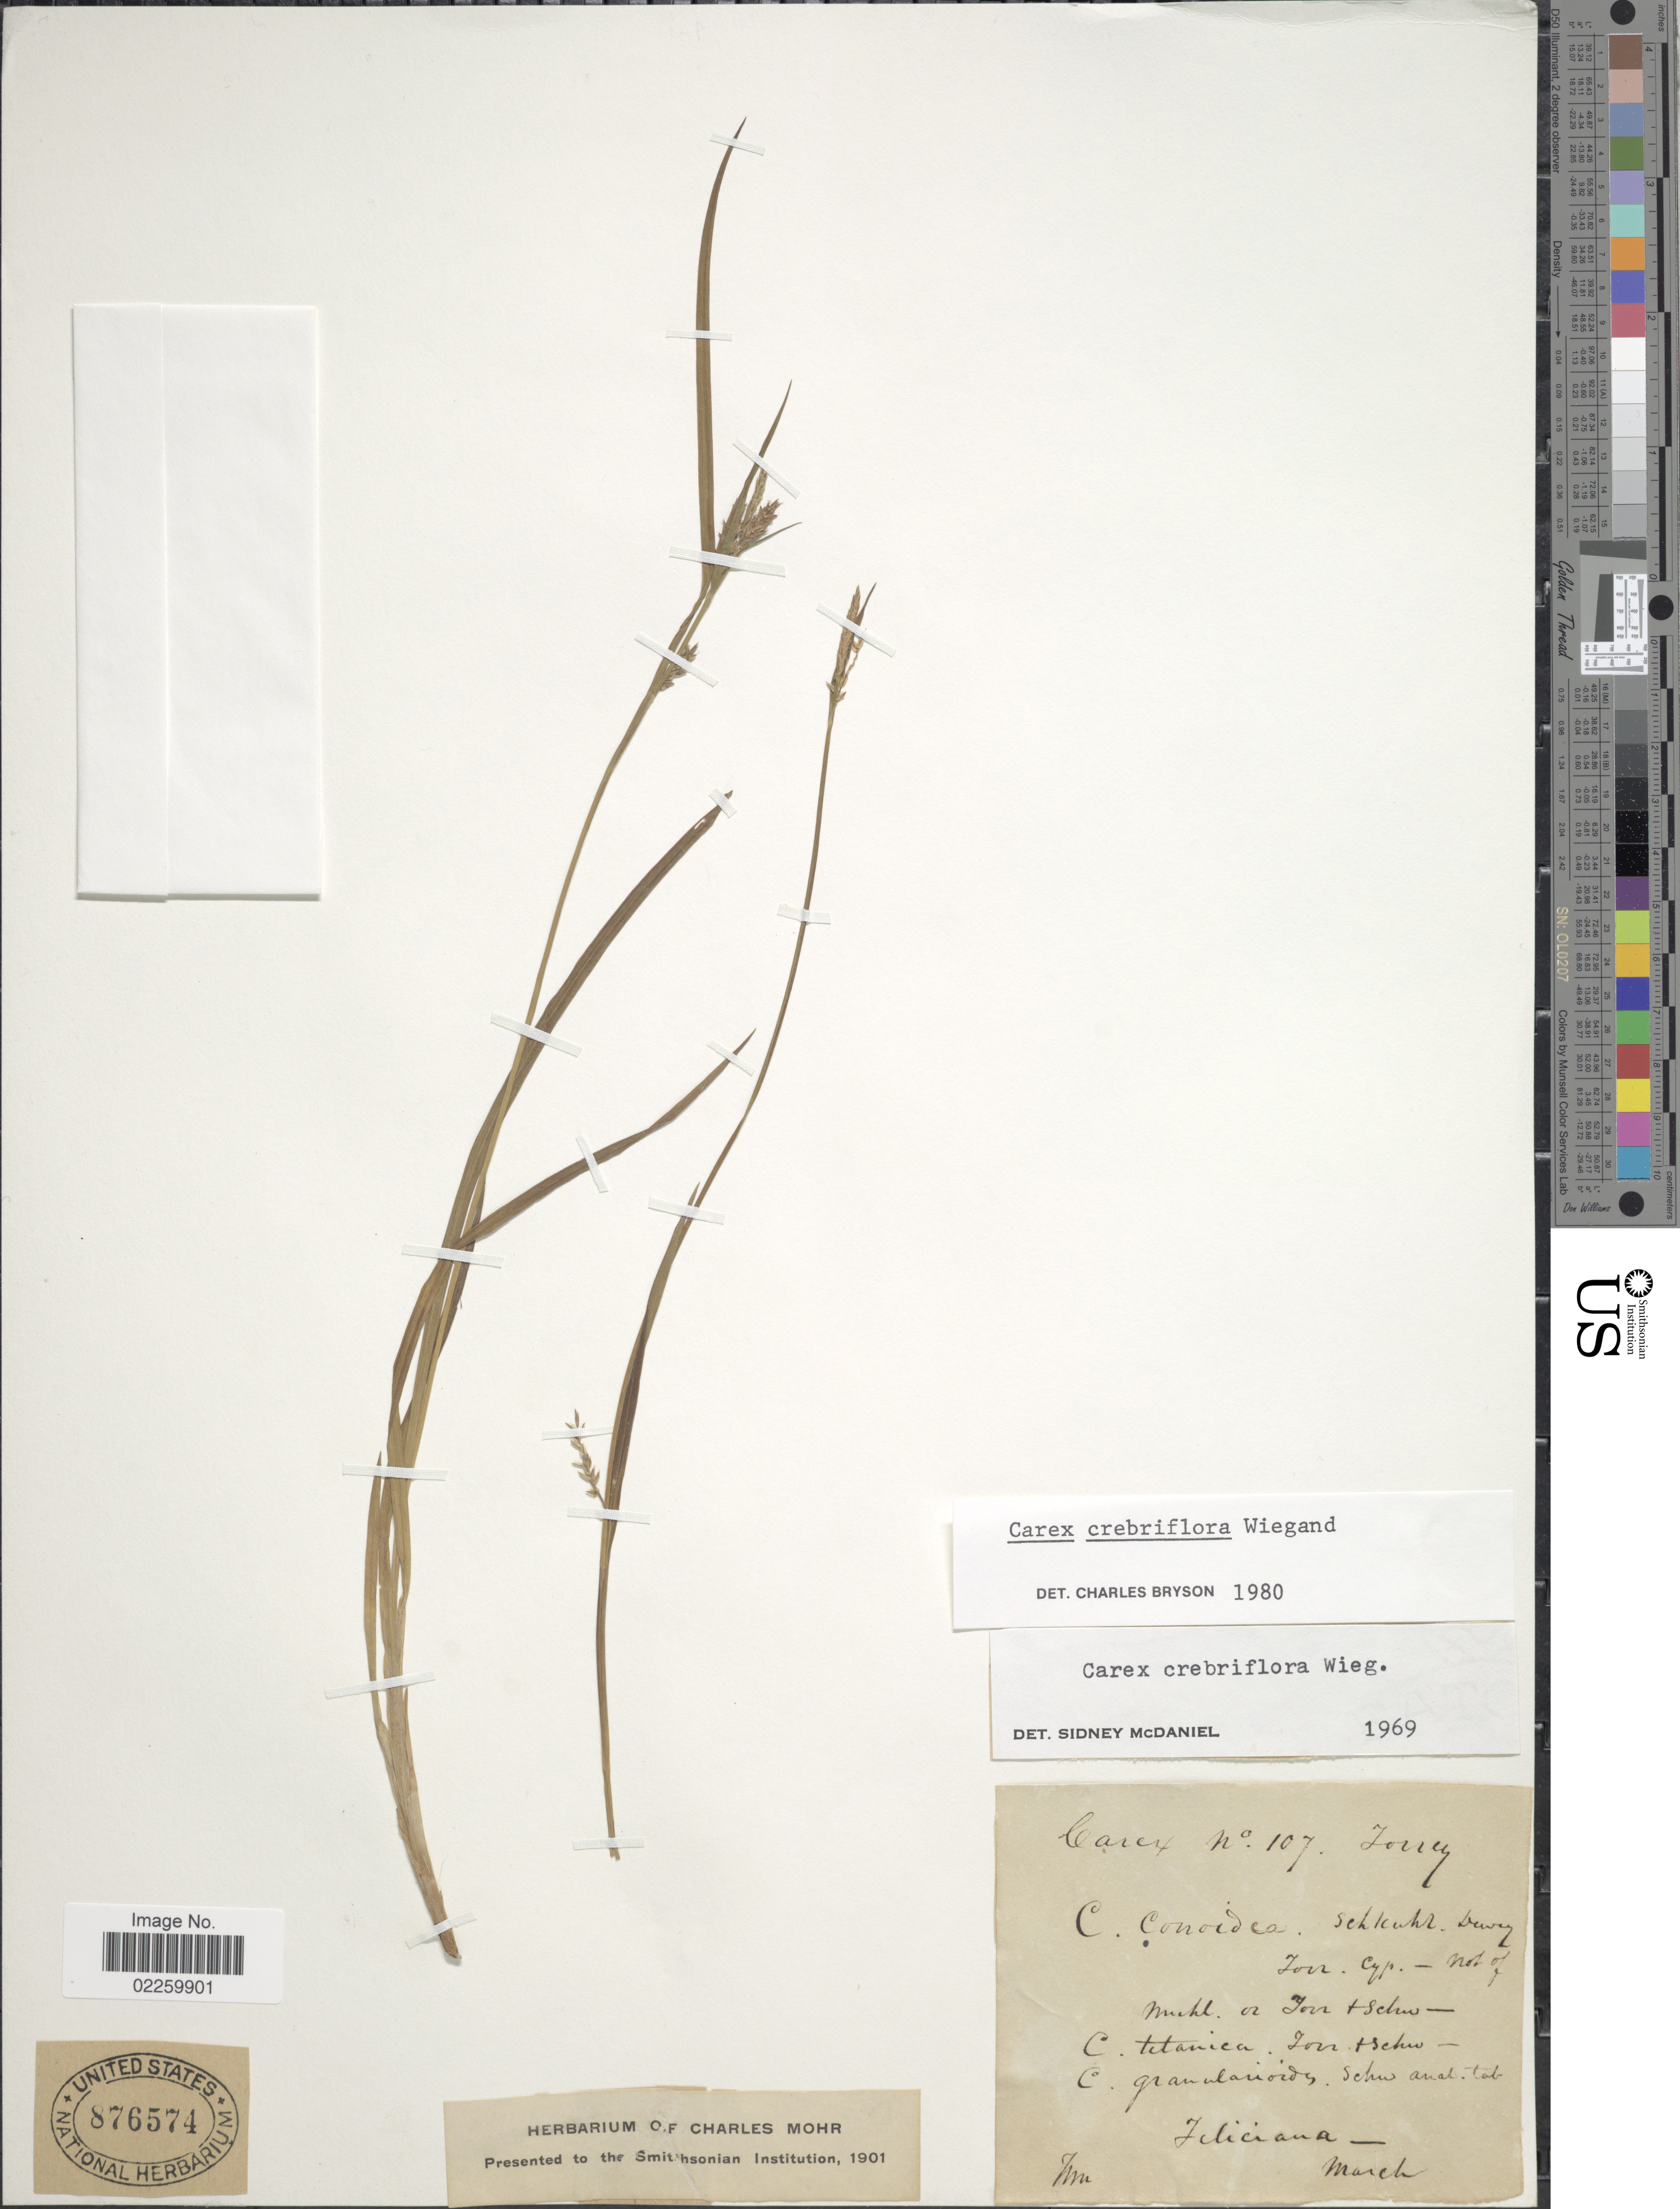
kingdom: Plantae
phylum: Tracheophyta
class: Liliopsida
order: Poales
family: Cyperaceae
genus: Carex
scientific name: Carex crebriflora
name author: Wiegand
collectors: J. Torrey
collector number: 107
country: United States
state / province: Louisiana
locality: Feliciana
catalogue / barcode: US 876574